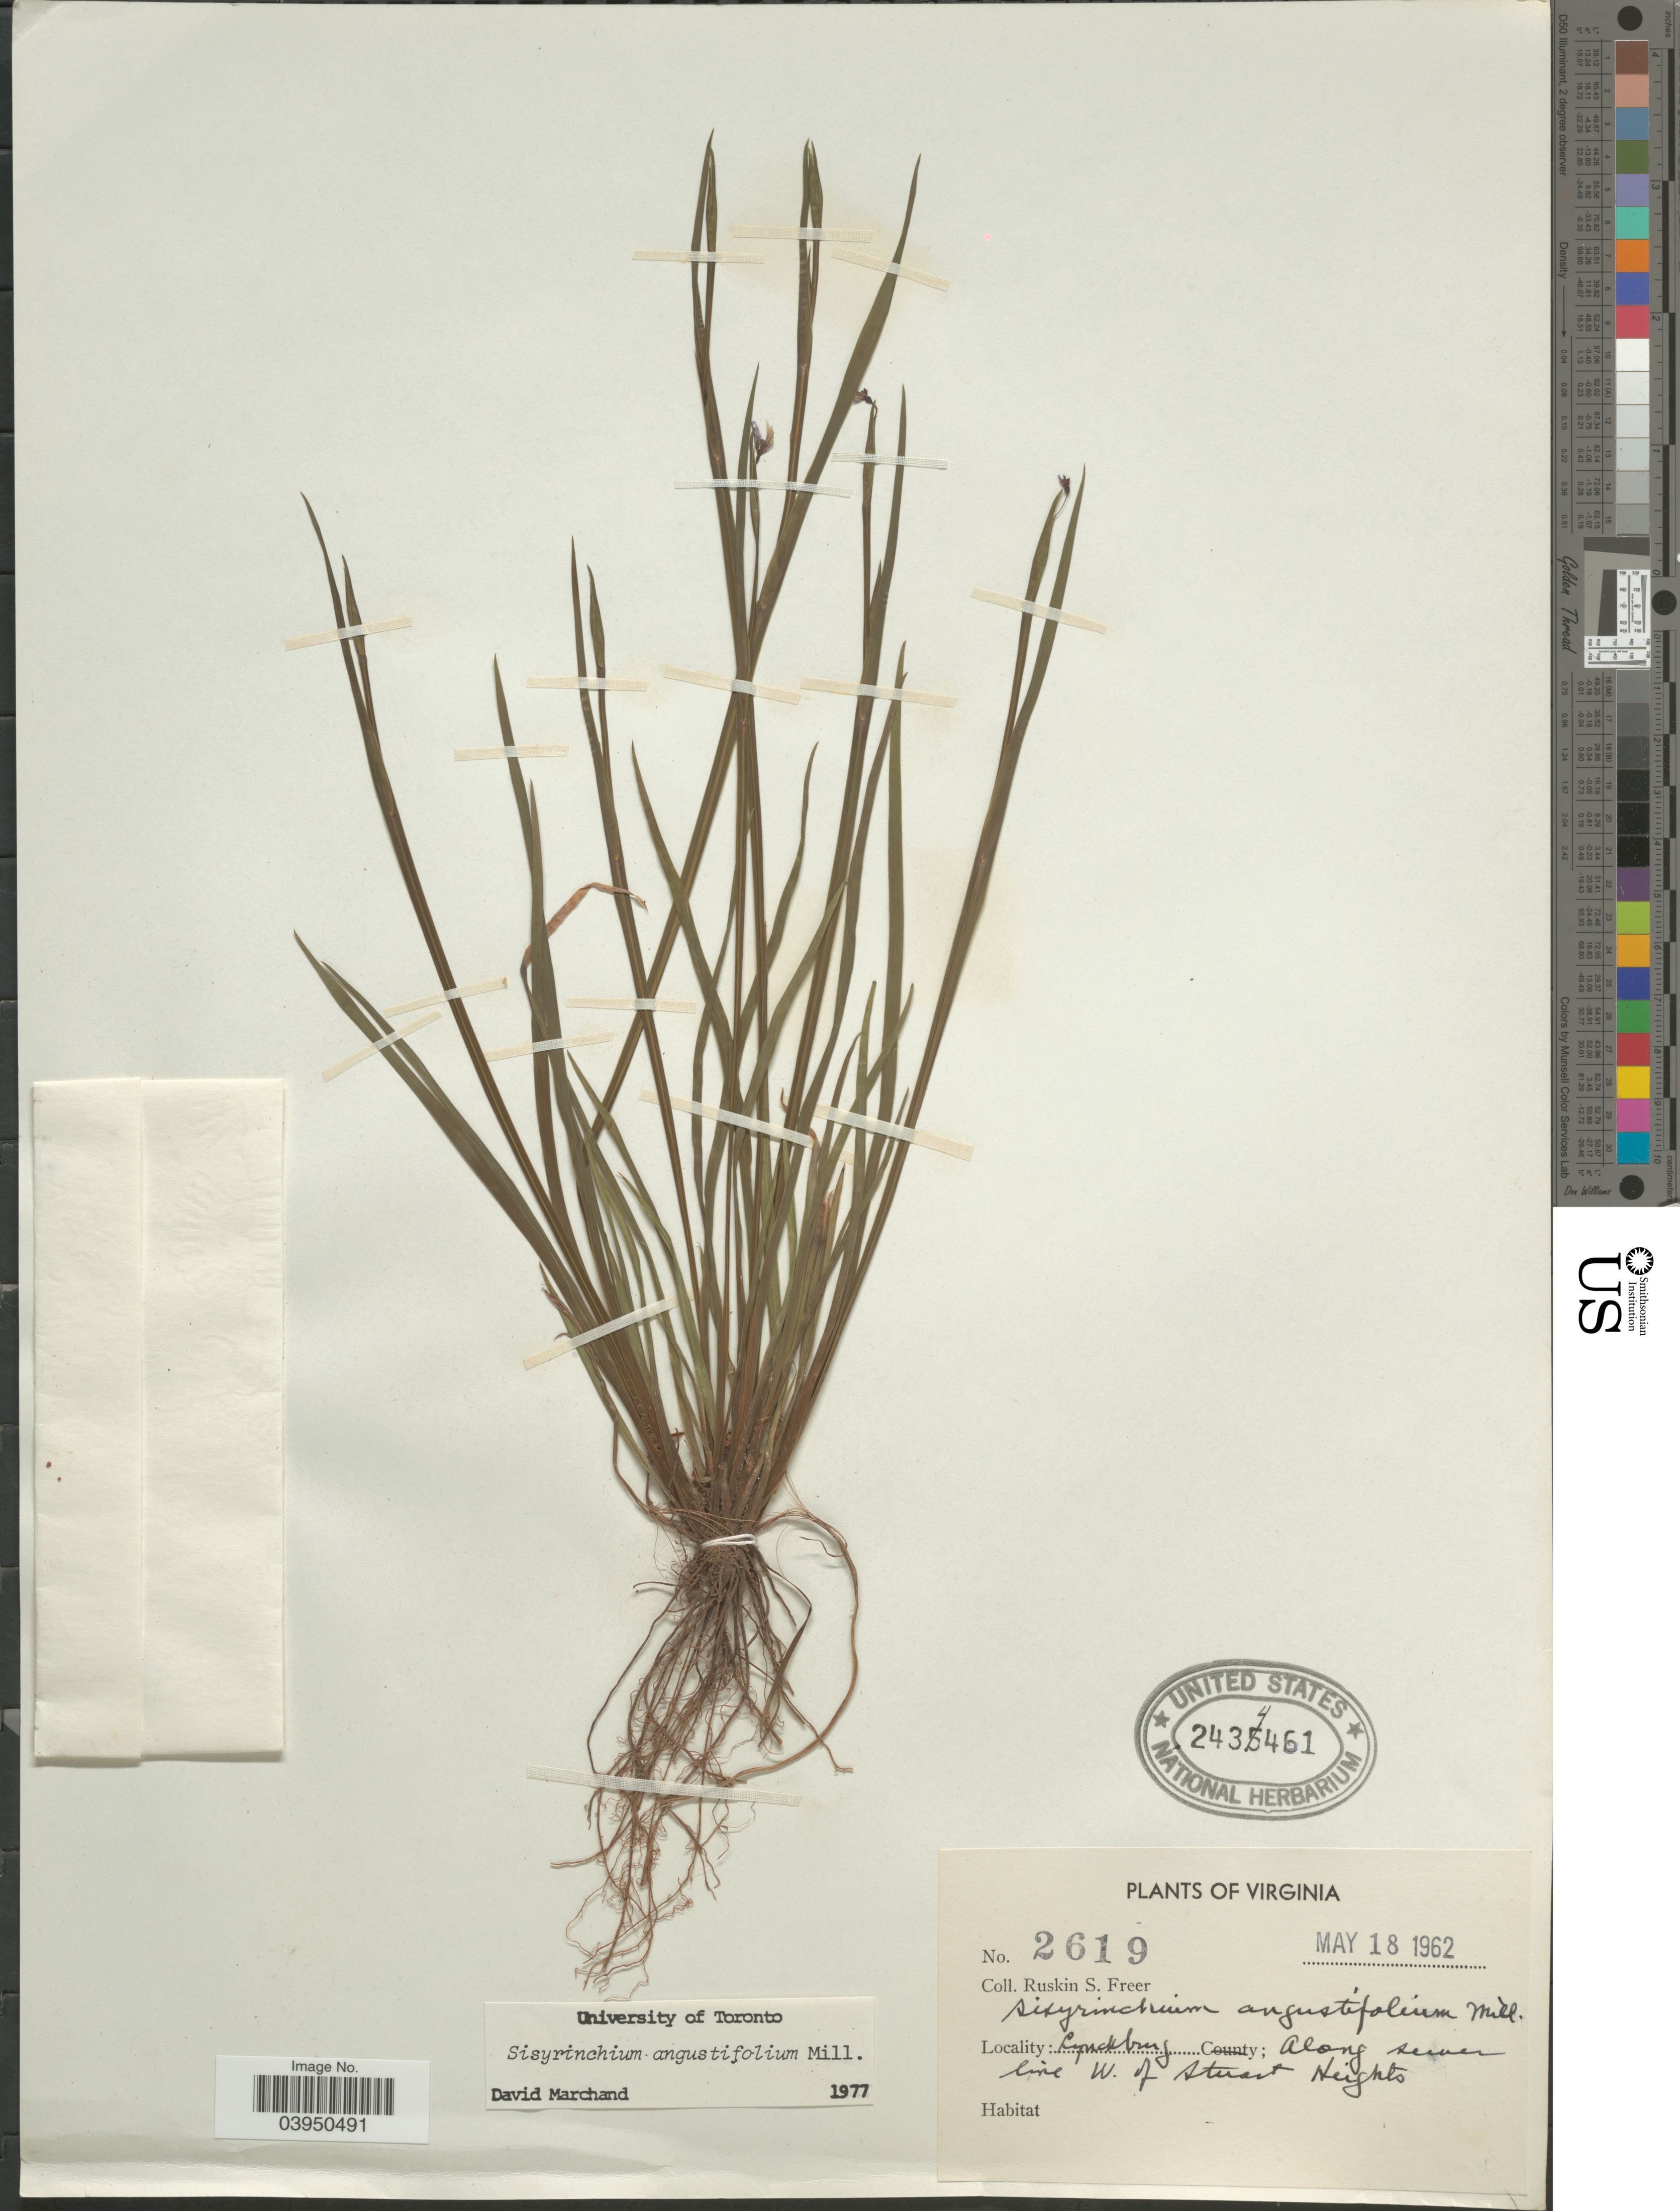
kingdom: Plantae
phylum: Tracheophyta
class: Liliopsida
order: Asparagales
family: Iridaceae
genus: Sisyrinchium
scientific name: Sisyrinchium angustifolium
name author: Mill.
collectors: R. Freer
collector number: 2619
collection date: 1962-05-18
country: United States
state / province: Virginia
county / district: City of Lynchburg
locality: Lynchburg; Along server line W. of Stuart Heights.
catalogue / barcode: US 2434461